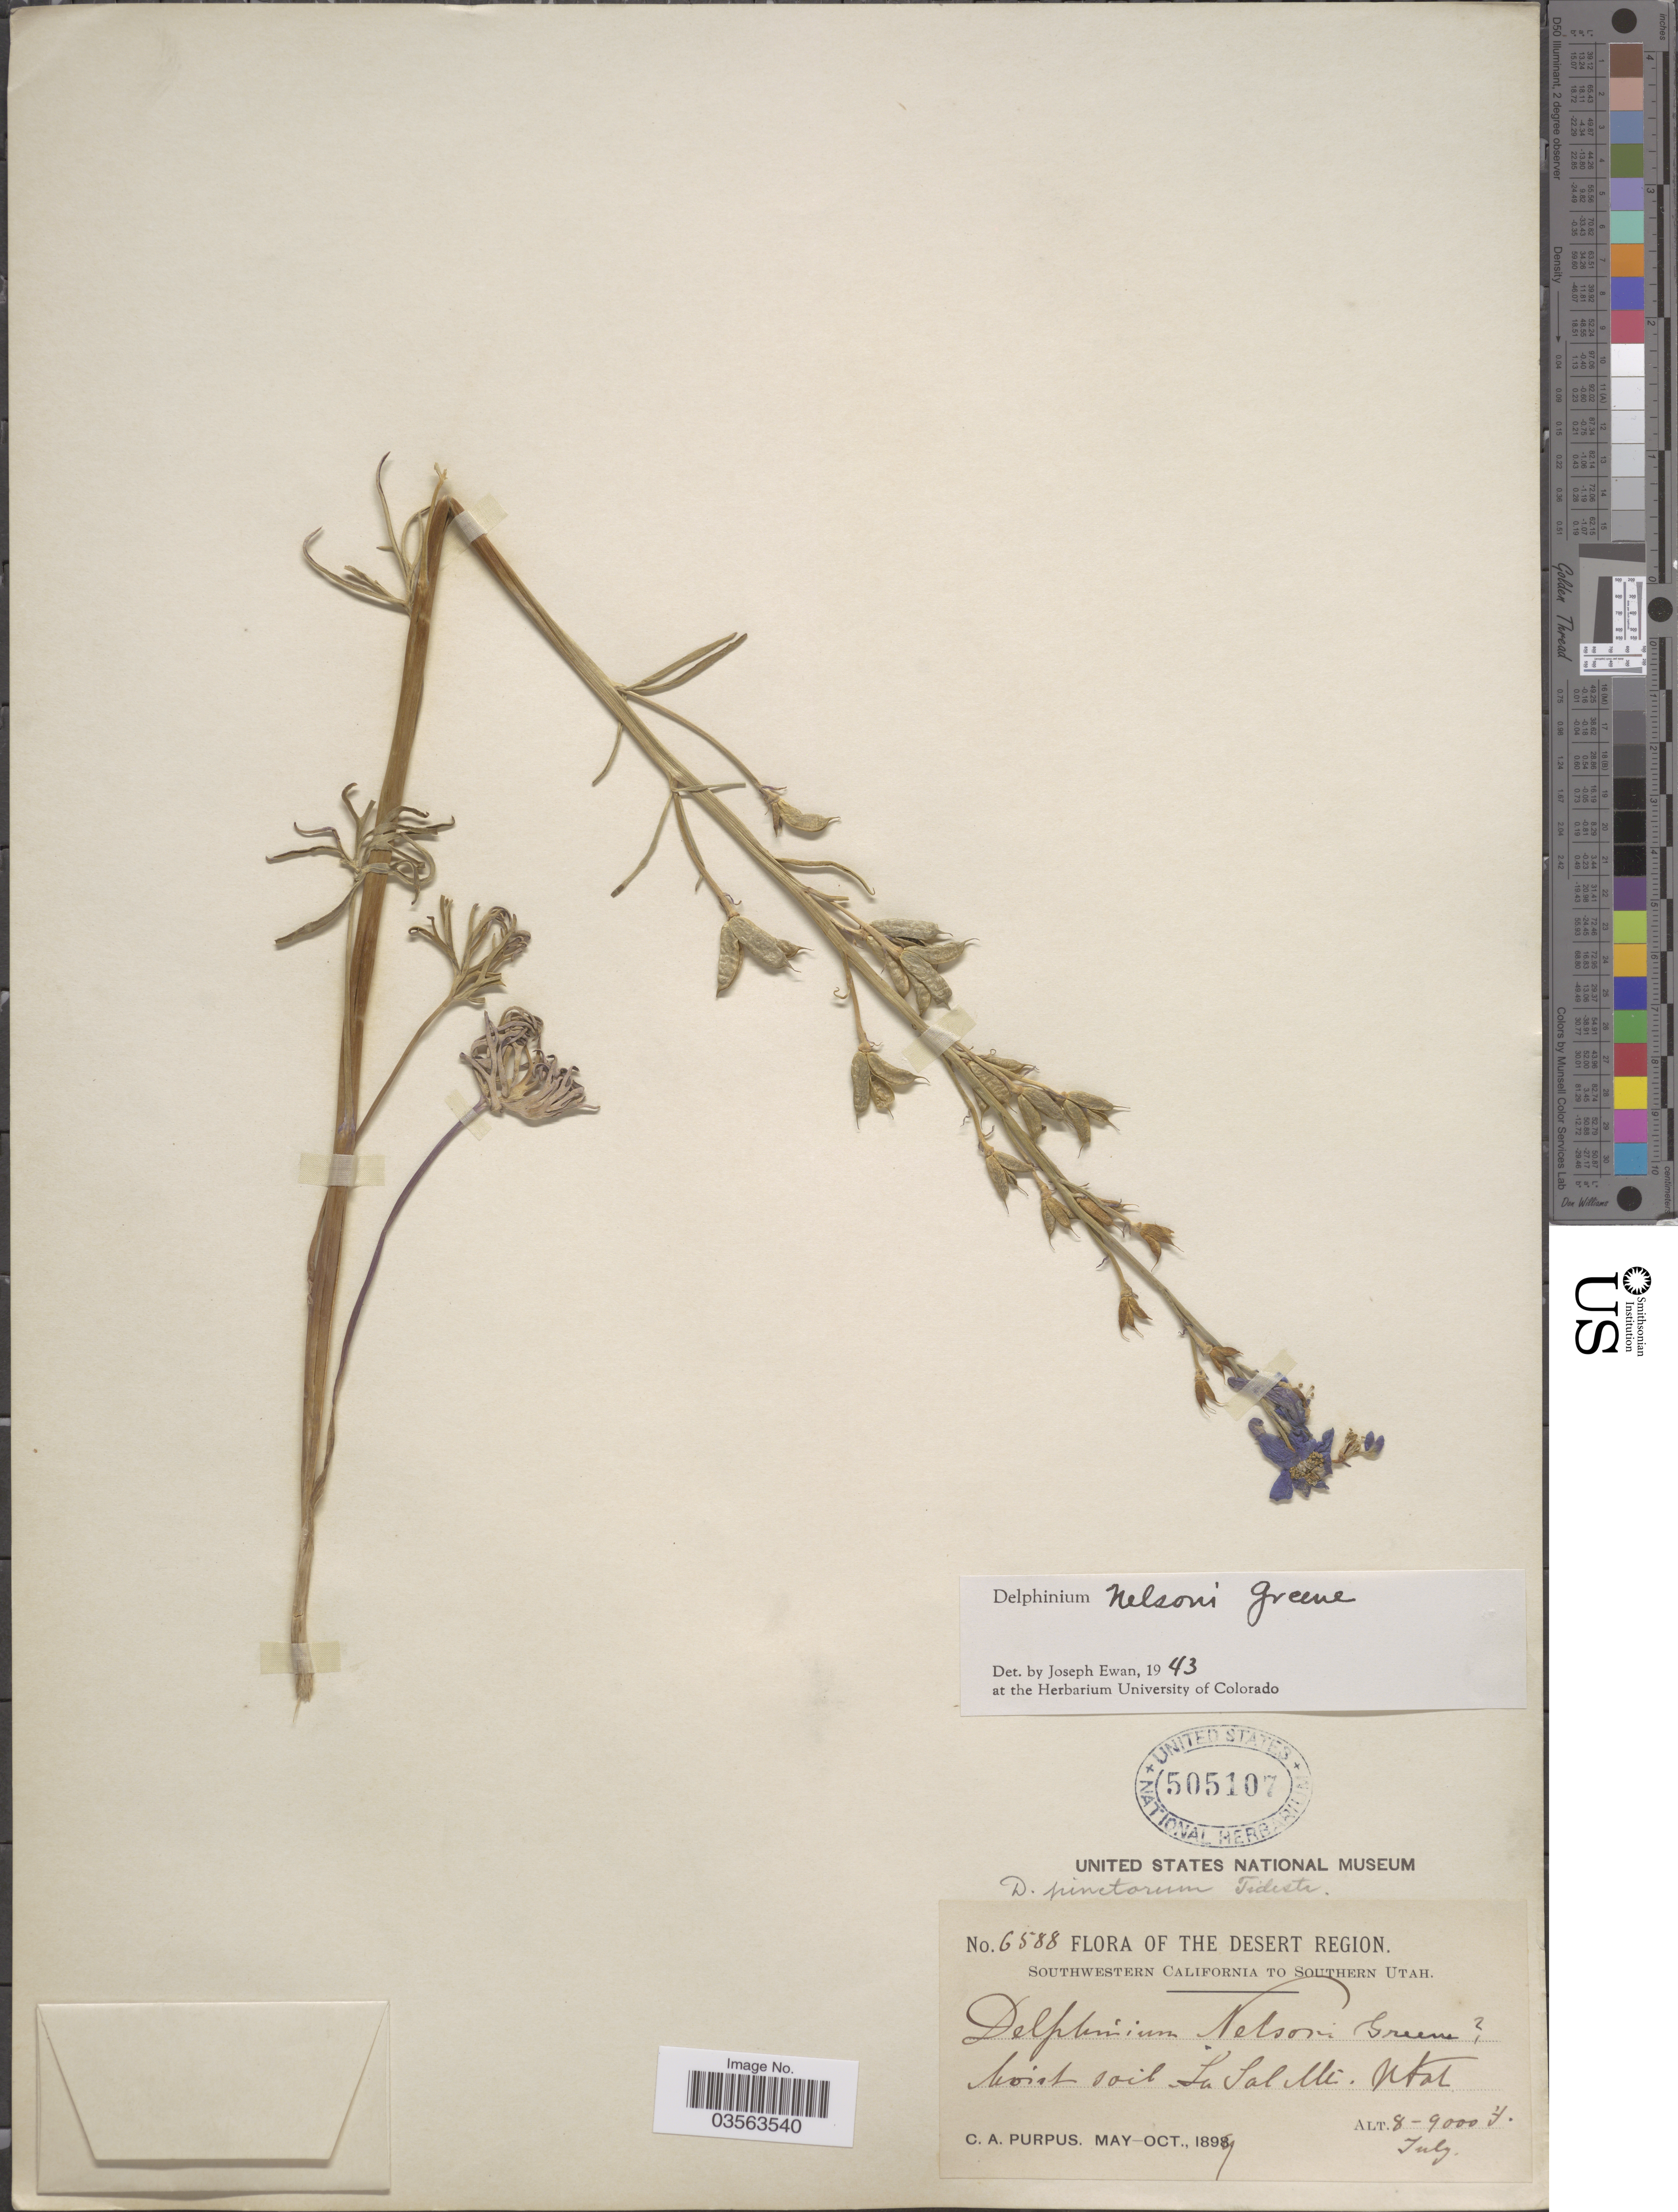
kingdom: Plantae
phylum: Tracheophyta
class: Magnoliopsida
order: Ranunculales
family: Ranunculaceae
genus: Delphinium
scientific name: Delphinium nelsonii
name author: Greene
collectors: C. A. Purpus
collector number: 6588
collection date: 1899-05/1899-10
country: United States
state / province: Utah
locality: The Desert Region. Southwestern California to Southern Utah. Moist soil La Sal Mts.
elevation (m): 2438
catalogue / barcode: US 505107